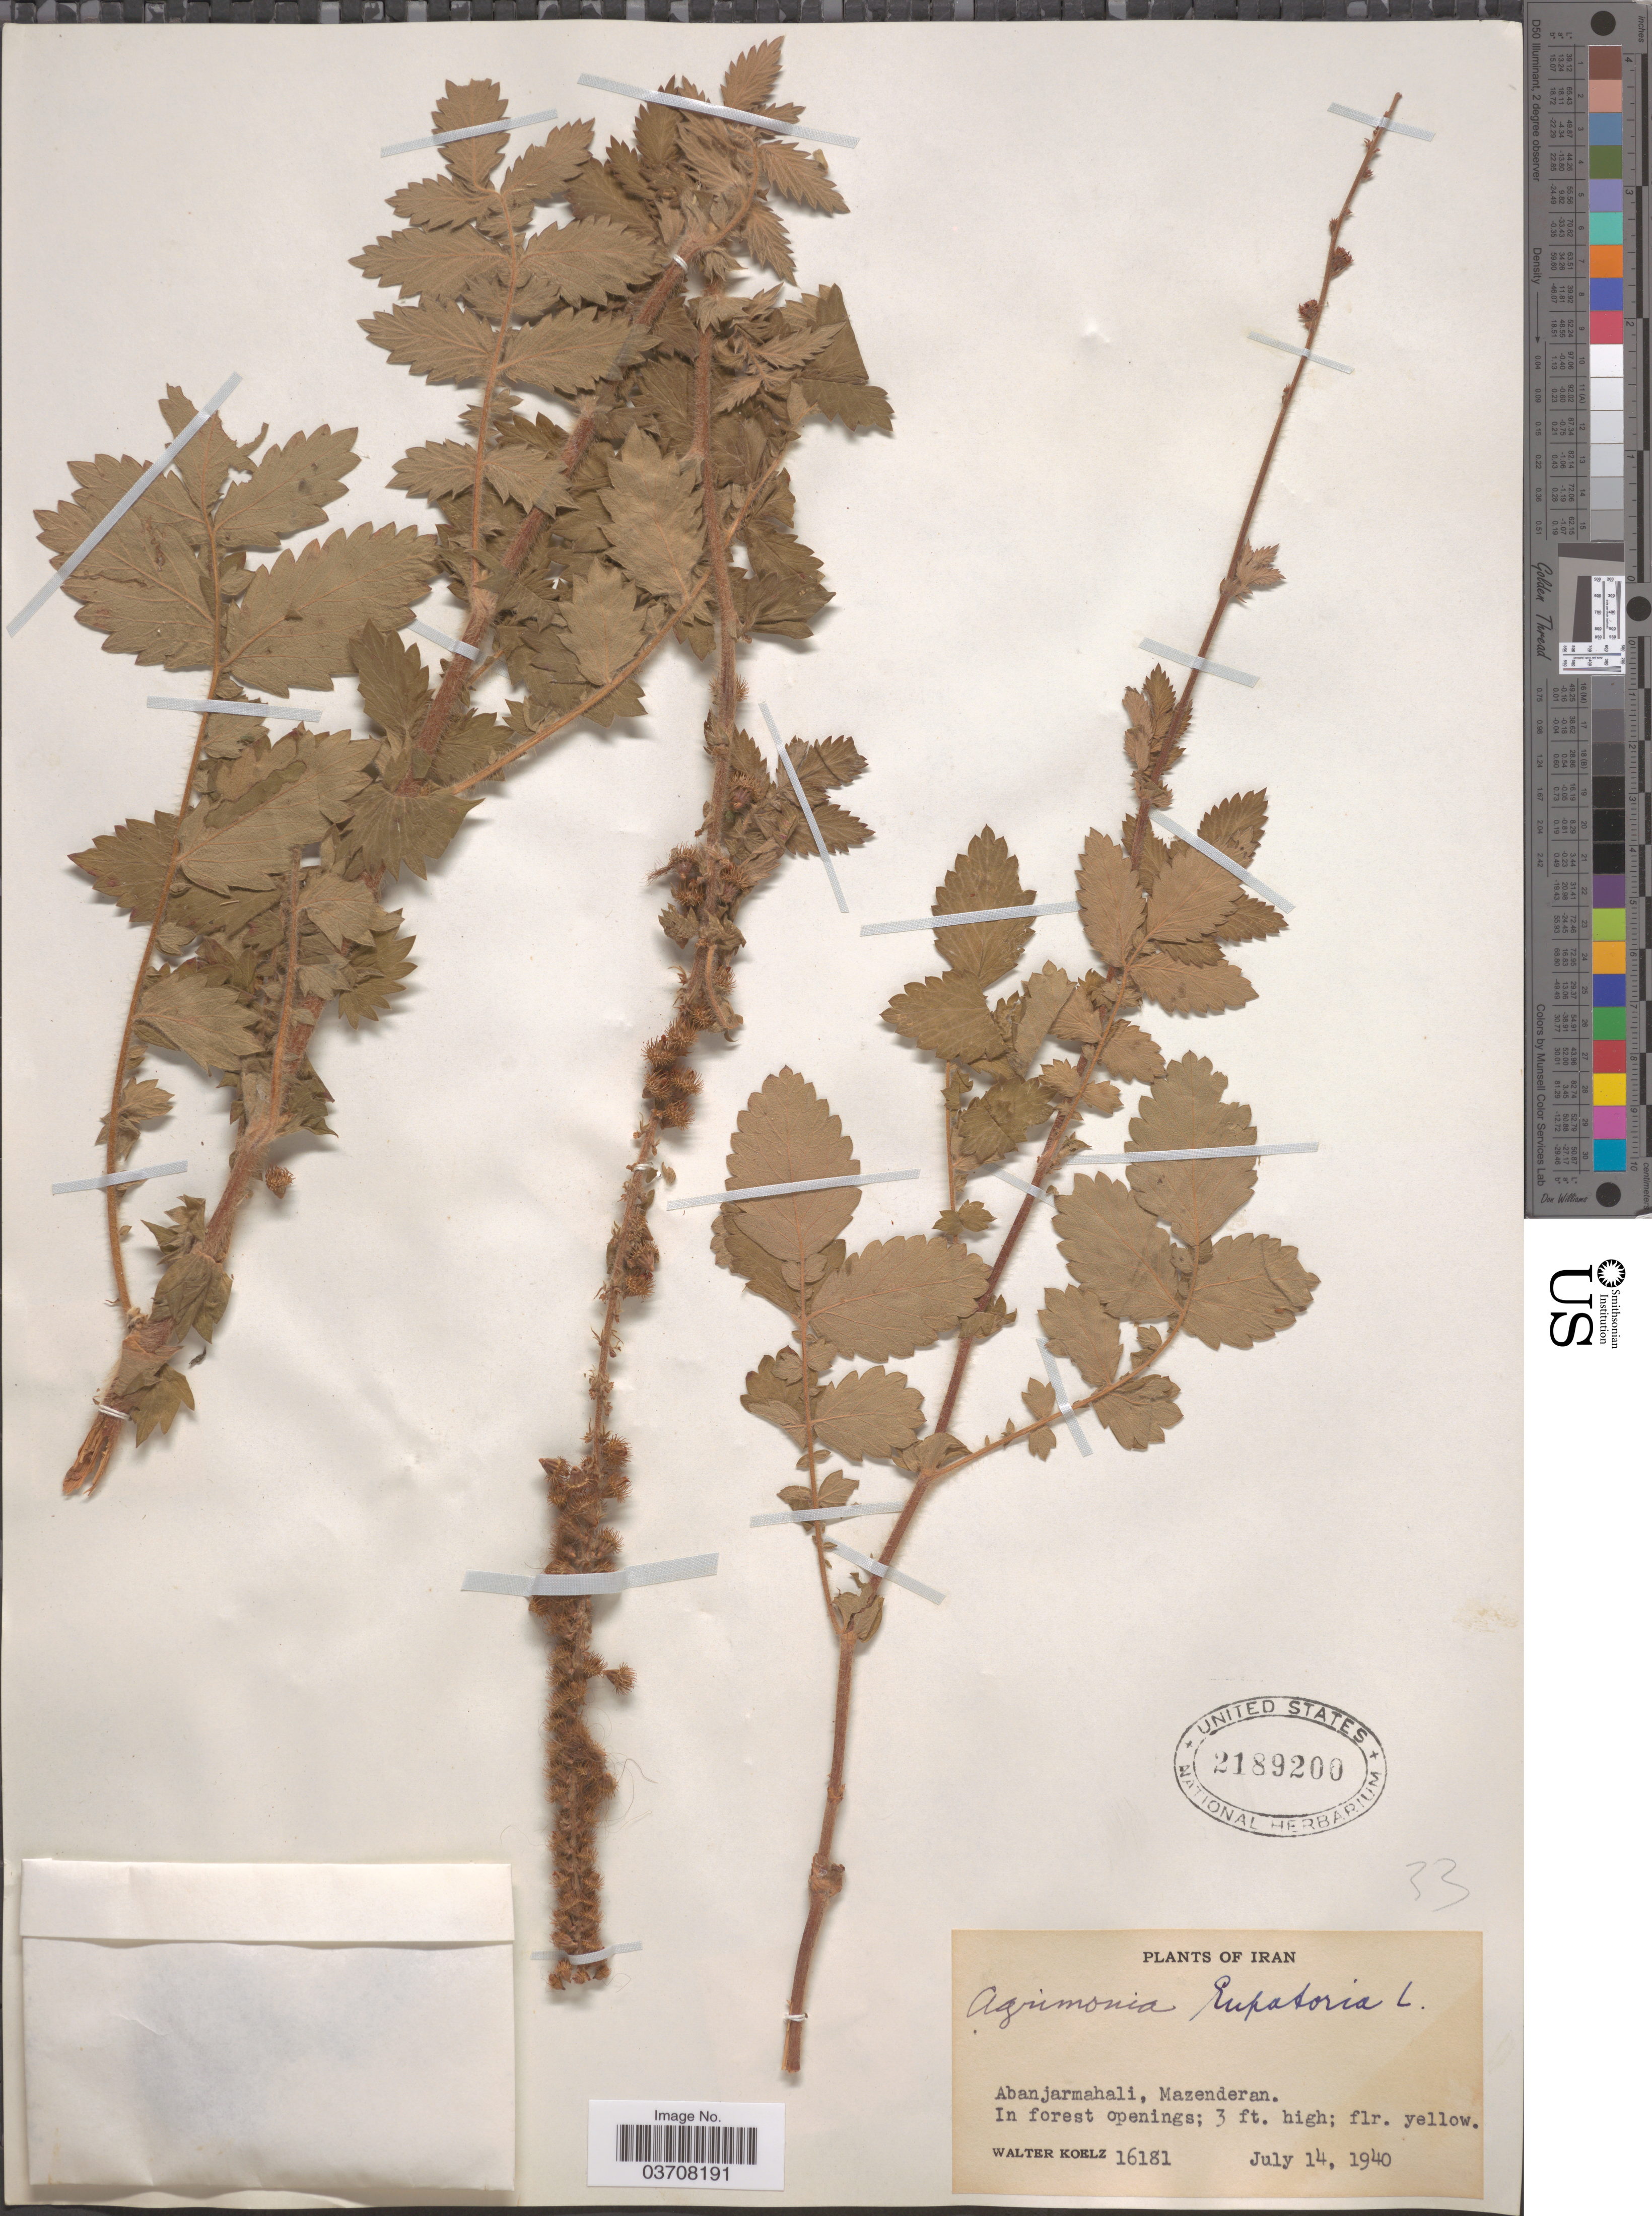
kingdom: Plantae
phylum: Tracheophyta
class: Magnoliopsida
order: Rosales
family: Rosaceae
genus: Agrimonia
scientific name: Agrimonia eupatoria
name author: L.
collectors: W. N. Koelz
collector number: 16181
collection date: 1940-07-14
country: Iran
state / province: Mazandaran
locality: Abanjarmahali.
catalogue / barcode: US 2189200